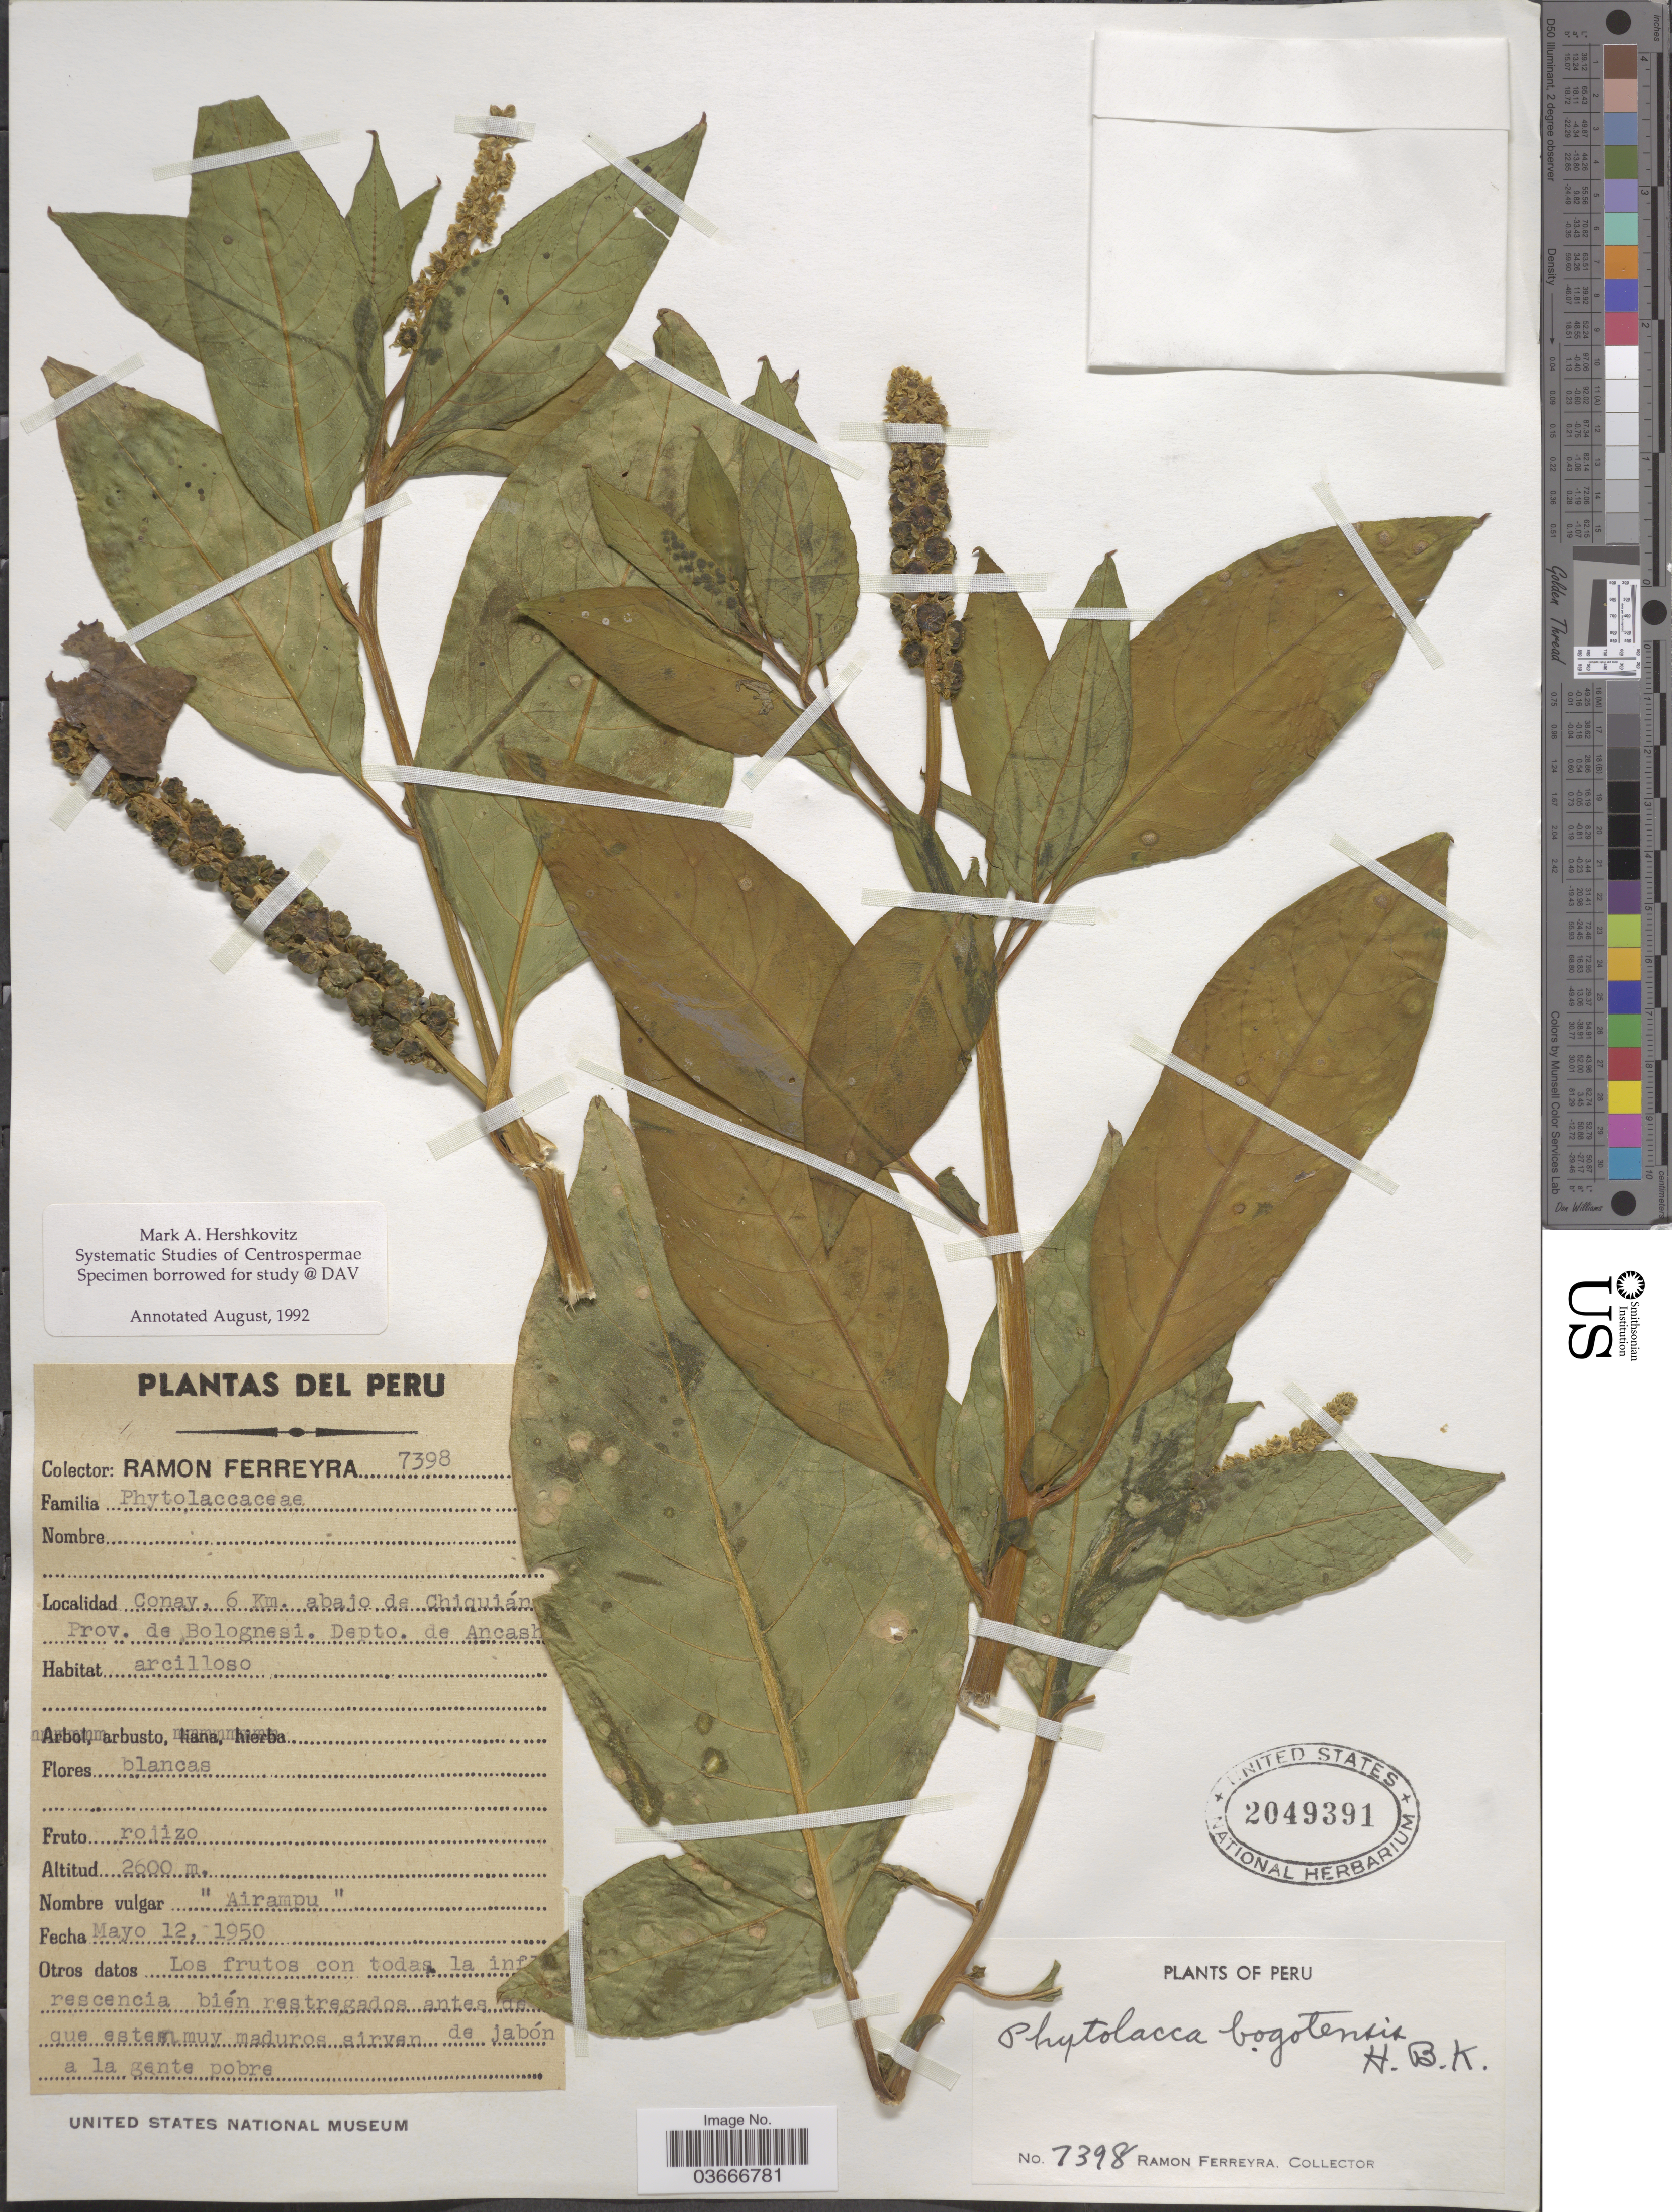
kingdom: Plantae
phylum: Tracheophyta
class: Magnoliopsida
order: Caryophyllales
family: Phytolaccaceae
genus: Phytolacca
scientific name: Phytolacca bogotensis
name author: Kunth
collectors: R. A. Ferreyra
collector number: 7398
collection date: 1950-05-12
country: Peru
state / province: Ancash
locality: Conay, 6 Km. abajo de Chiquián. Prov. de Bolognesi. Depto. de Ancash.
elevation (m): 2600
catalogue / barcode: US 2049391